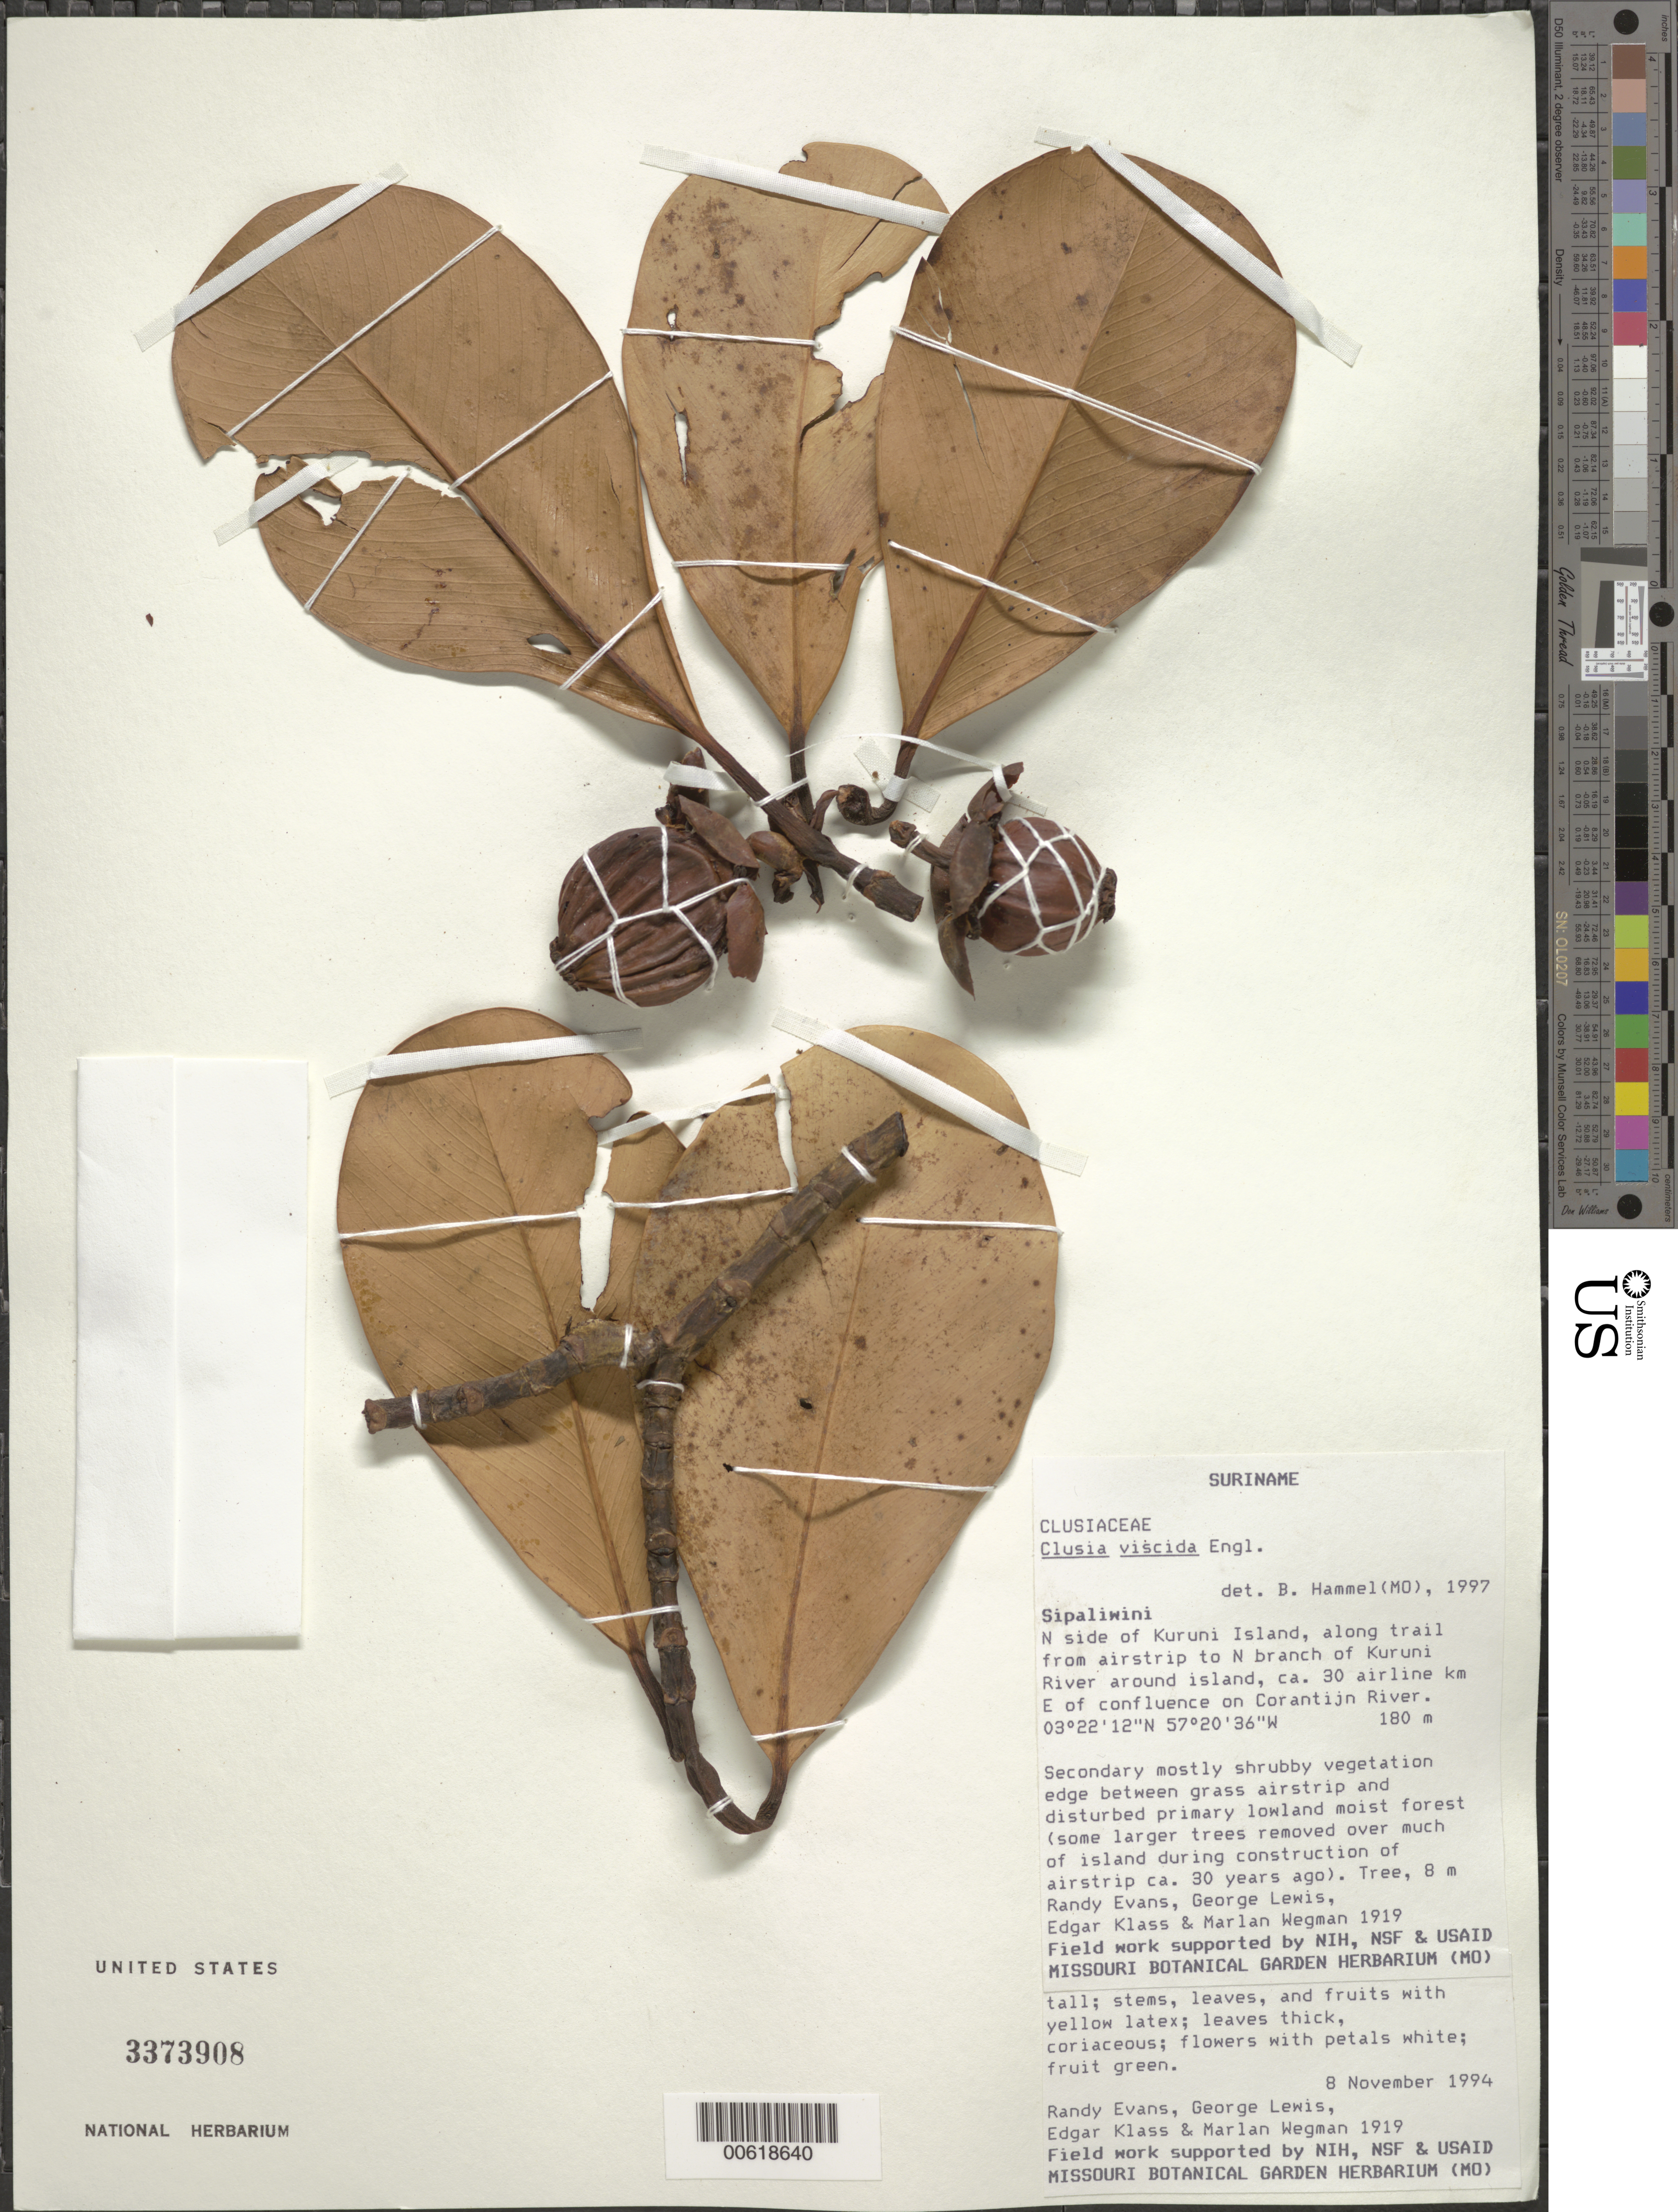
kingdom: Plantae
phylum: Tracheophyta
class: Magnoliopsida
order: Malpighiales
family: Clusiaceae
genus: Clusia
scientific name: Clusia viscida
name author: Engl.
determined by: Hammel, Barry E., (MO), Missouri Botanical Garden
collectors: R. Evans, G. Lewis, E. Klass & M. Wegman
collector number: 1919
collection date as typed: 8-Nov-94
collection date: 1994-11-08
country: Suriname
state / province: Sipaliwini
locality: Kuruni Island, N side, E of trail from airstrip to N branch of Kuruni R., ca 30 airline km E of confluence on Corantijn R.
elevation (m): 180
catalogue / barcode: US 3373908